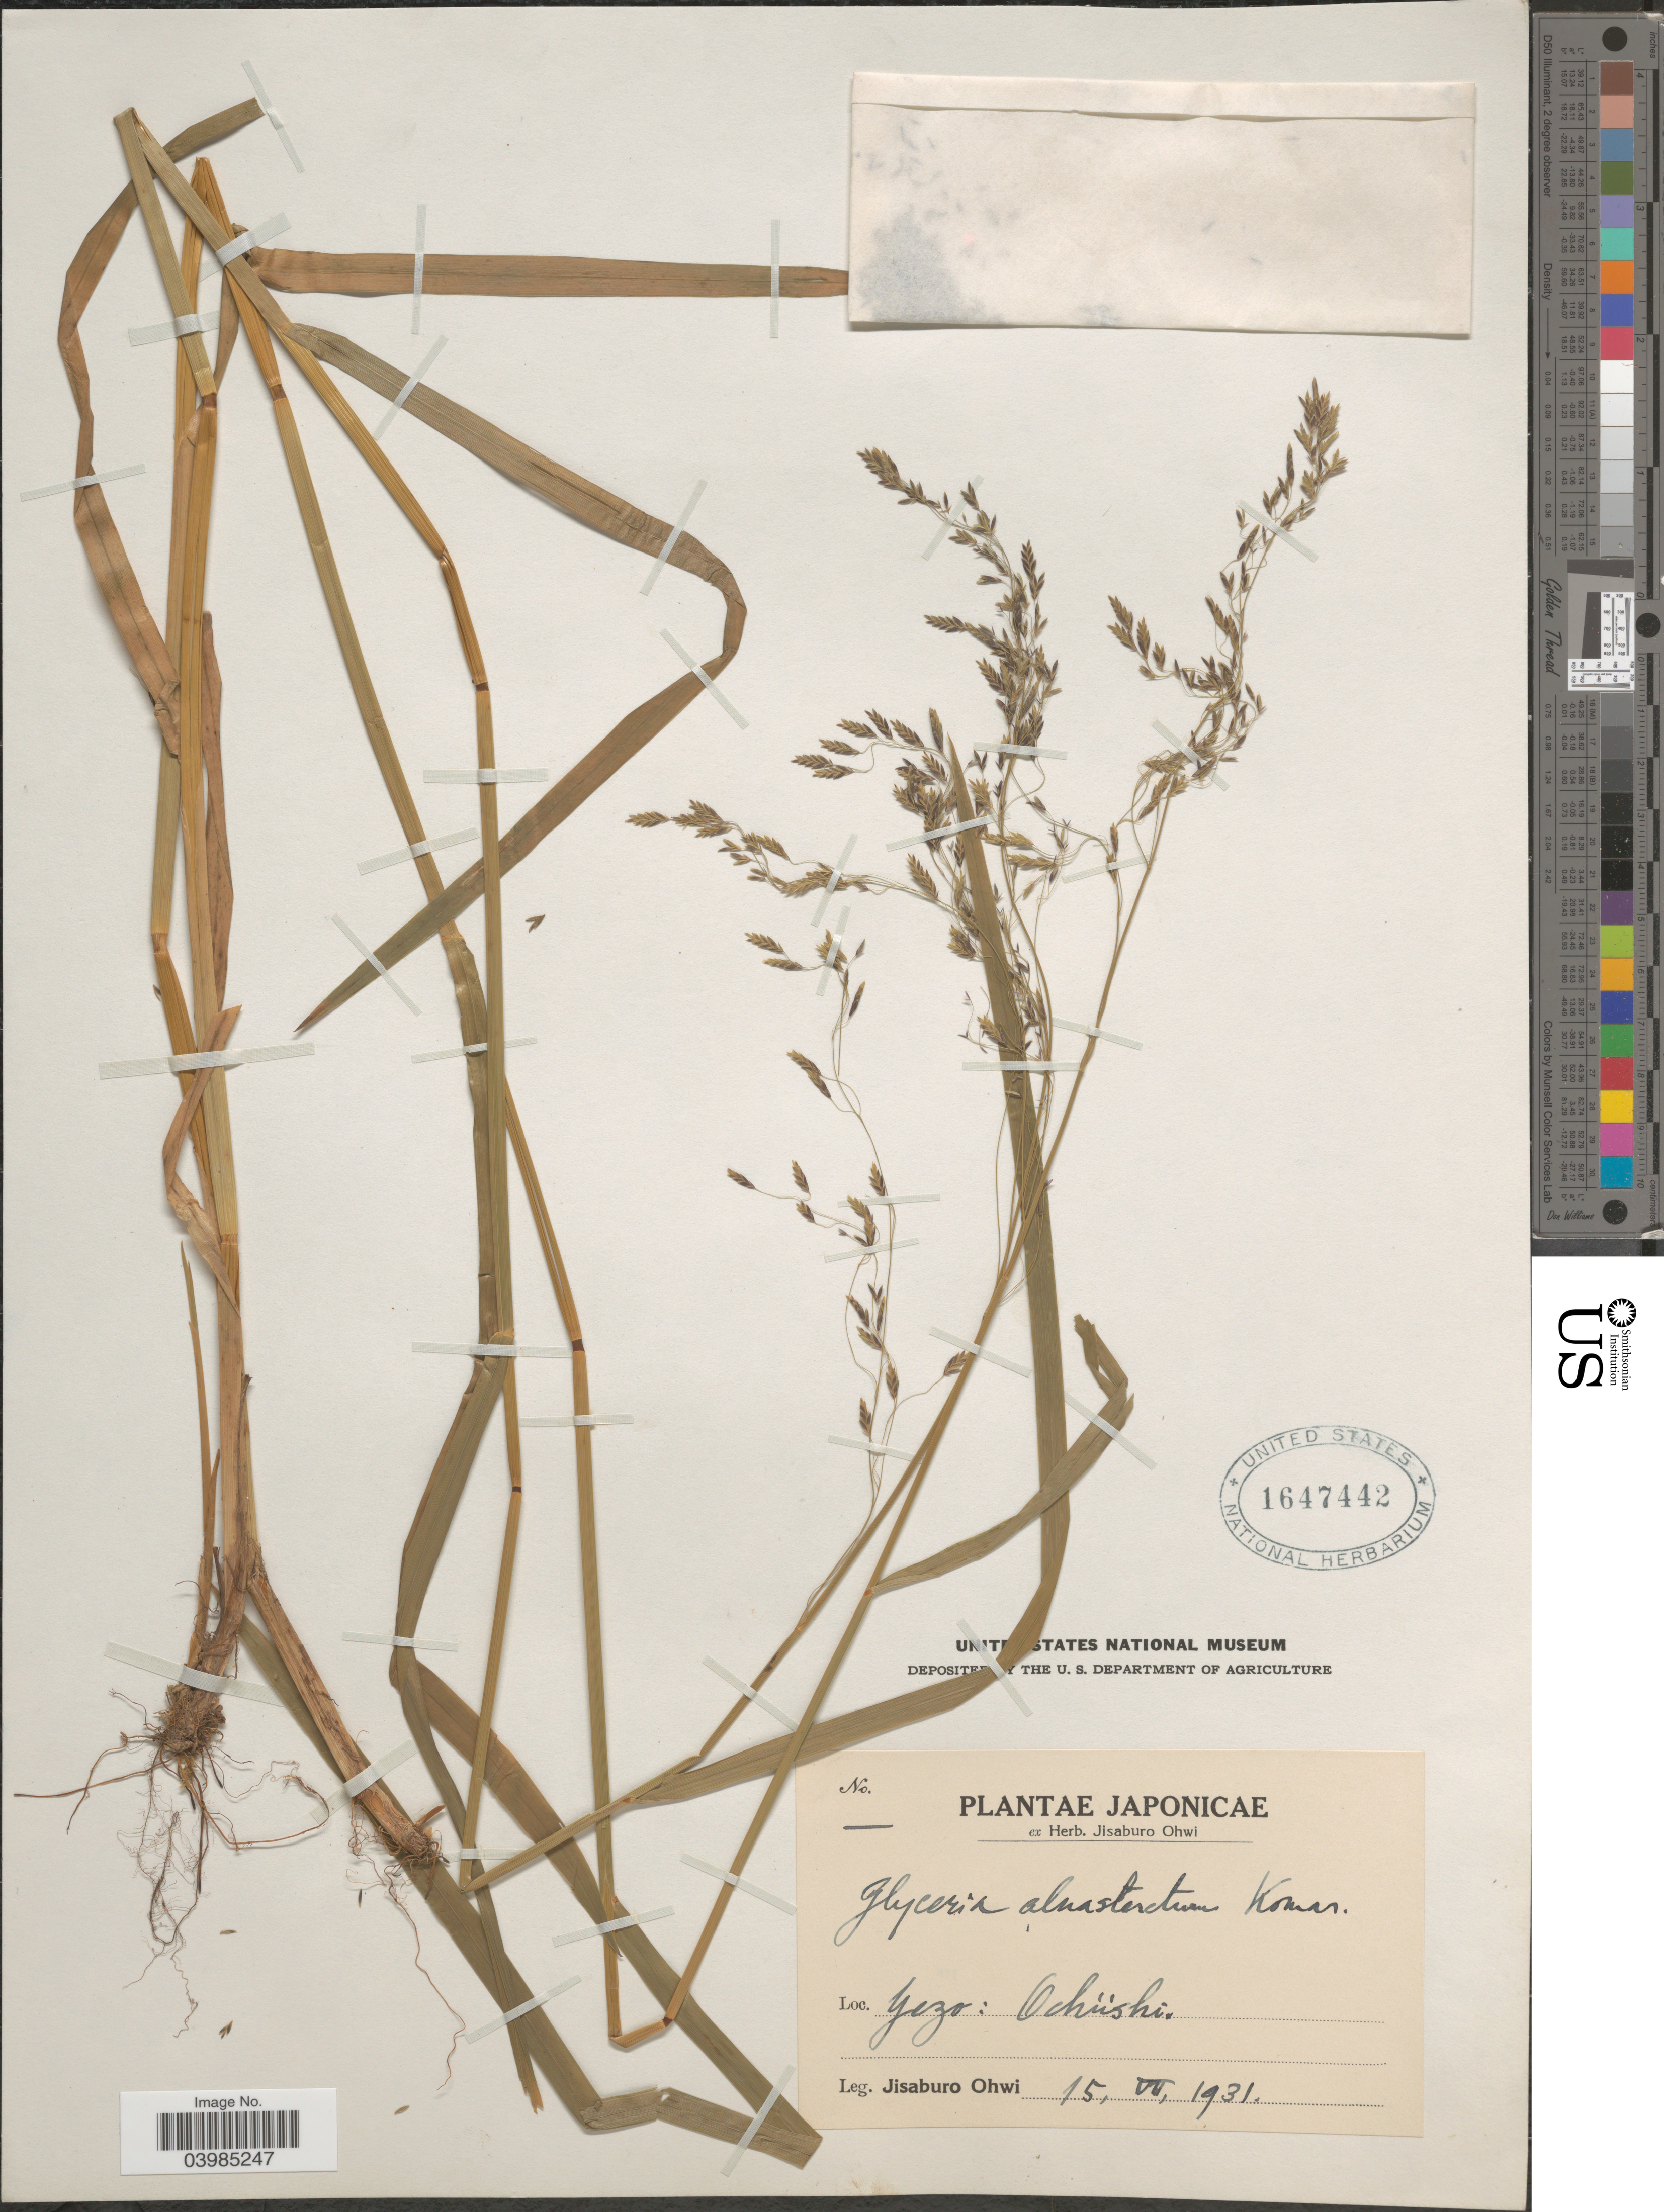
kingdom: Plantae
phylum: Tracheophyta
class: Liliopsida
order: Poales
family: Poaceae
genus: Glyceria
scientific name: Glyceria lithuanica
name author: (Gorski) Gorski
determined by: Brightly, William, (SHD), University of Sheffield (UNITED KINGDOM)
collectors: J. Ohwi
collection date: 1931-07-15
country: Japan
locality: Yezo: Ochüshi.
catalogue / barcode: US 1647442